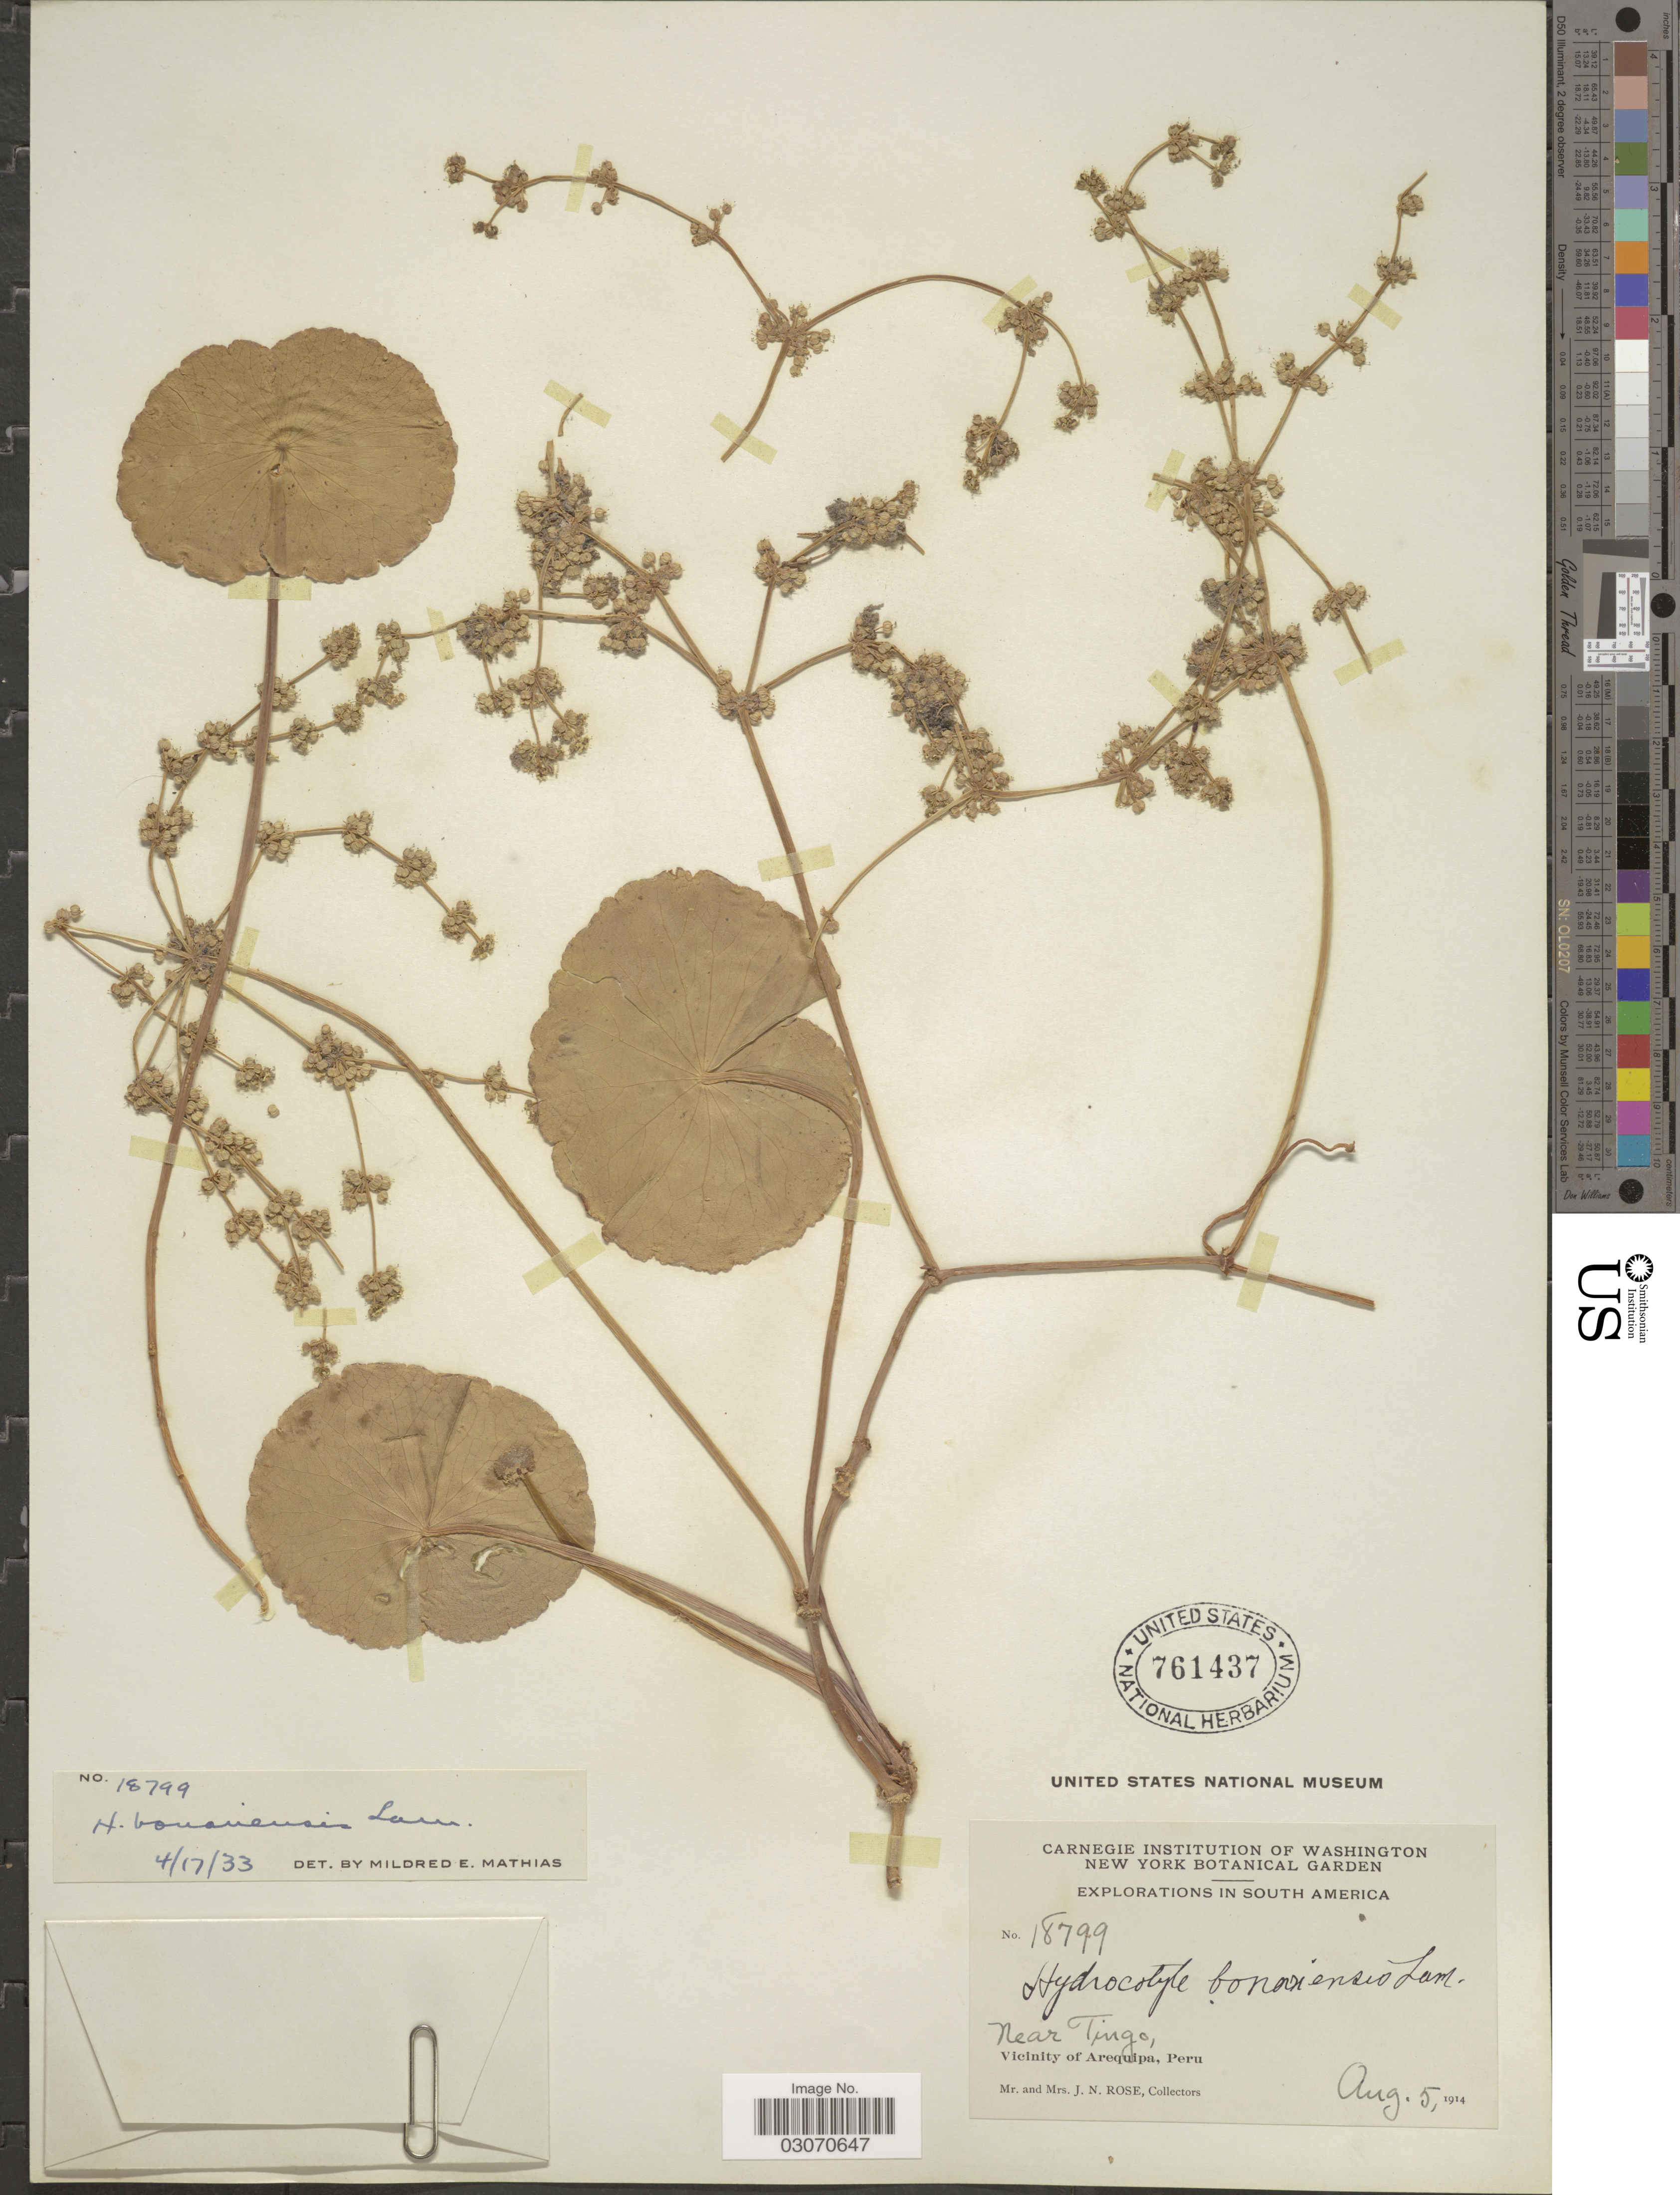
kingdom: Plantae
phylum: Tracheophyta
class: Magnoliopsida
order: Apiales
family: Araliaceae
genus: Hydrocotyle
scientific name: Hydrocotyle bonariensis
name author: Lam.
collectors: J. N. Rose & L. B. Rose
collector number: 18799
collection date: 1914-08-05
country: Peru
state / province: Arequipa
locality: Near Tingo, Vicinity of Arequipa.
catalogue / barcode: US 761437